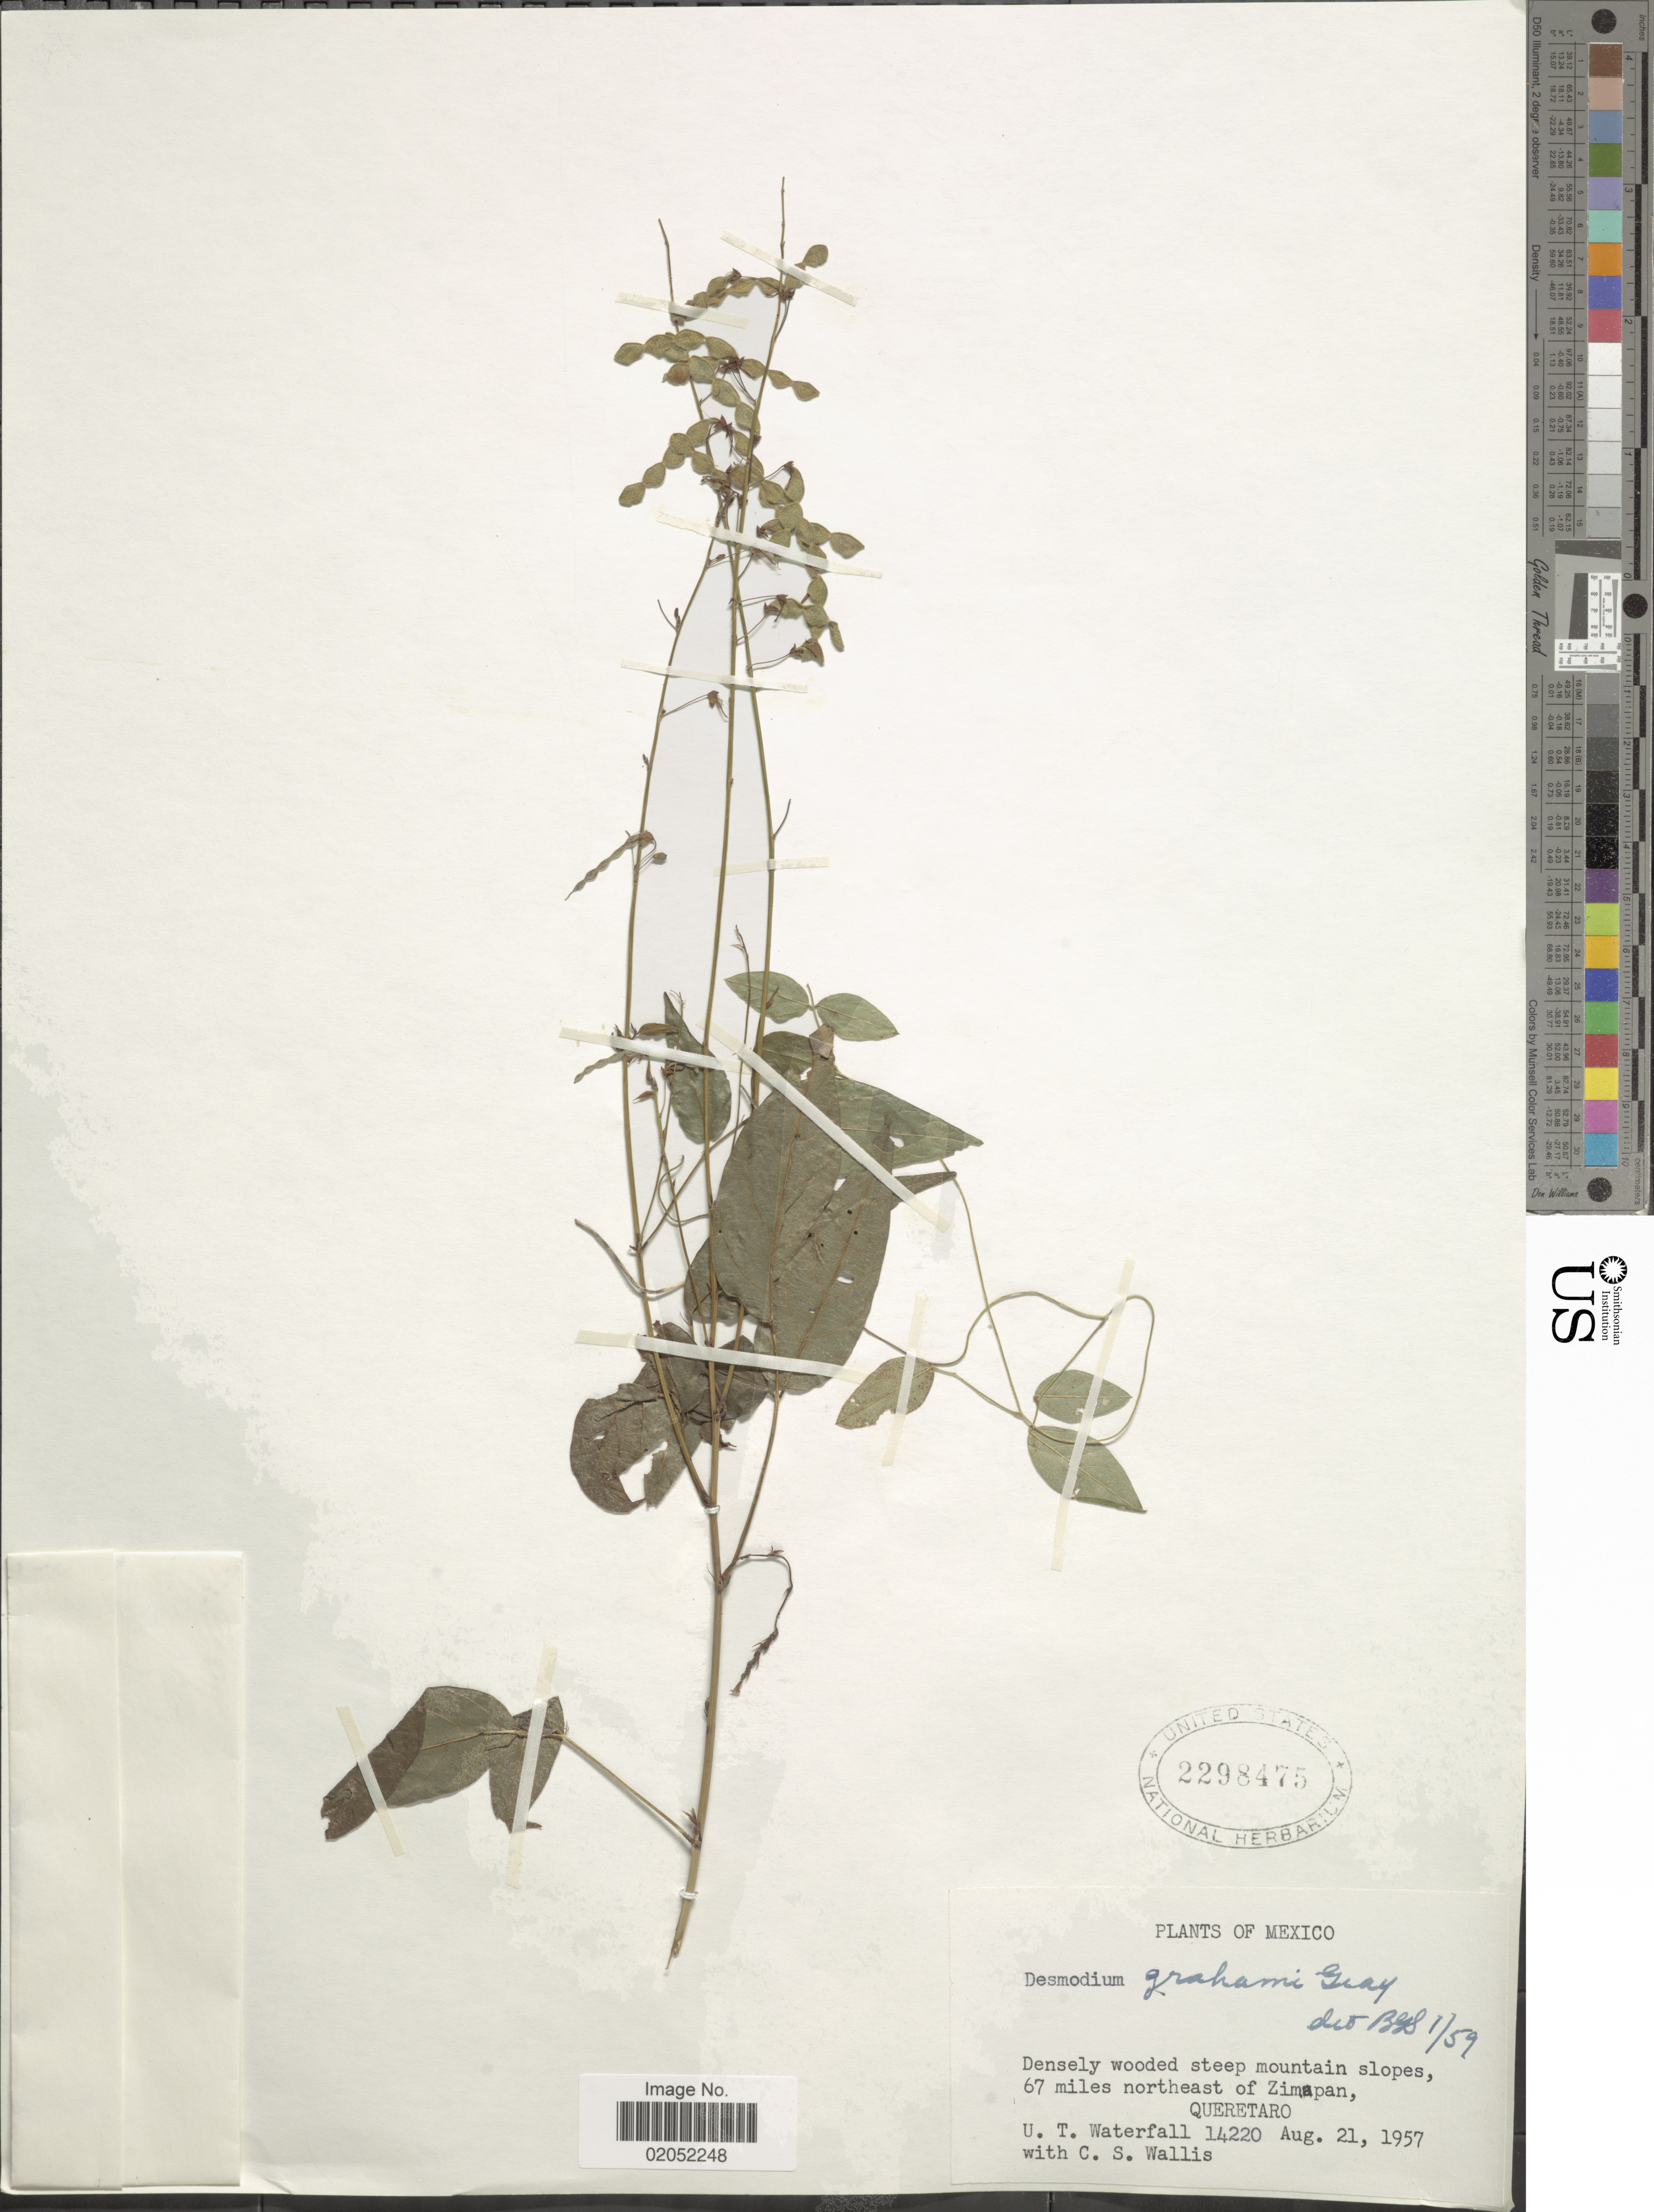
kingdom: Plantae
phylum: Tracheophyta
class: Magnoliopsida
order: Fabales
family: Fabaceae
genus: Desmodium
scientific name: Desmodium grahamii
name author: A. Gray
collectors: U. T. Waterfall & C. S. Wallis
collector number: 14220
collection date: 1957-08-21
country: Mexico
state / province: Querétaro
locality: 67 miles northeast of Zimapan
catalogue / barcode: US 2298475